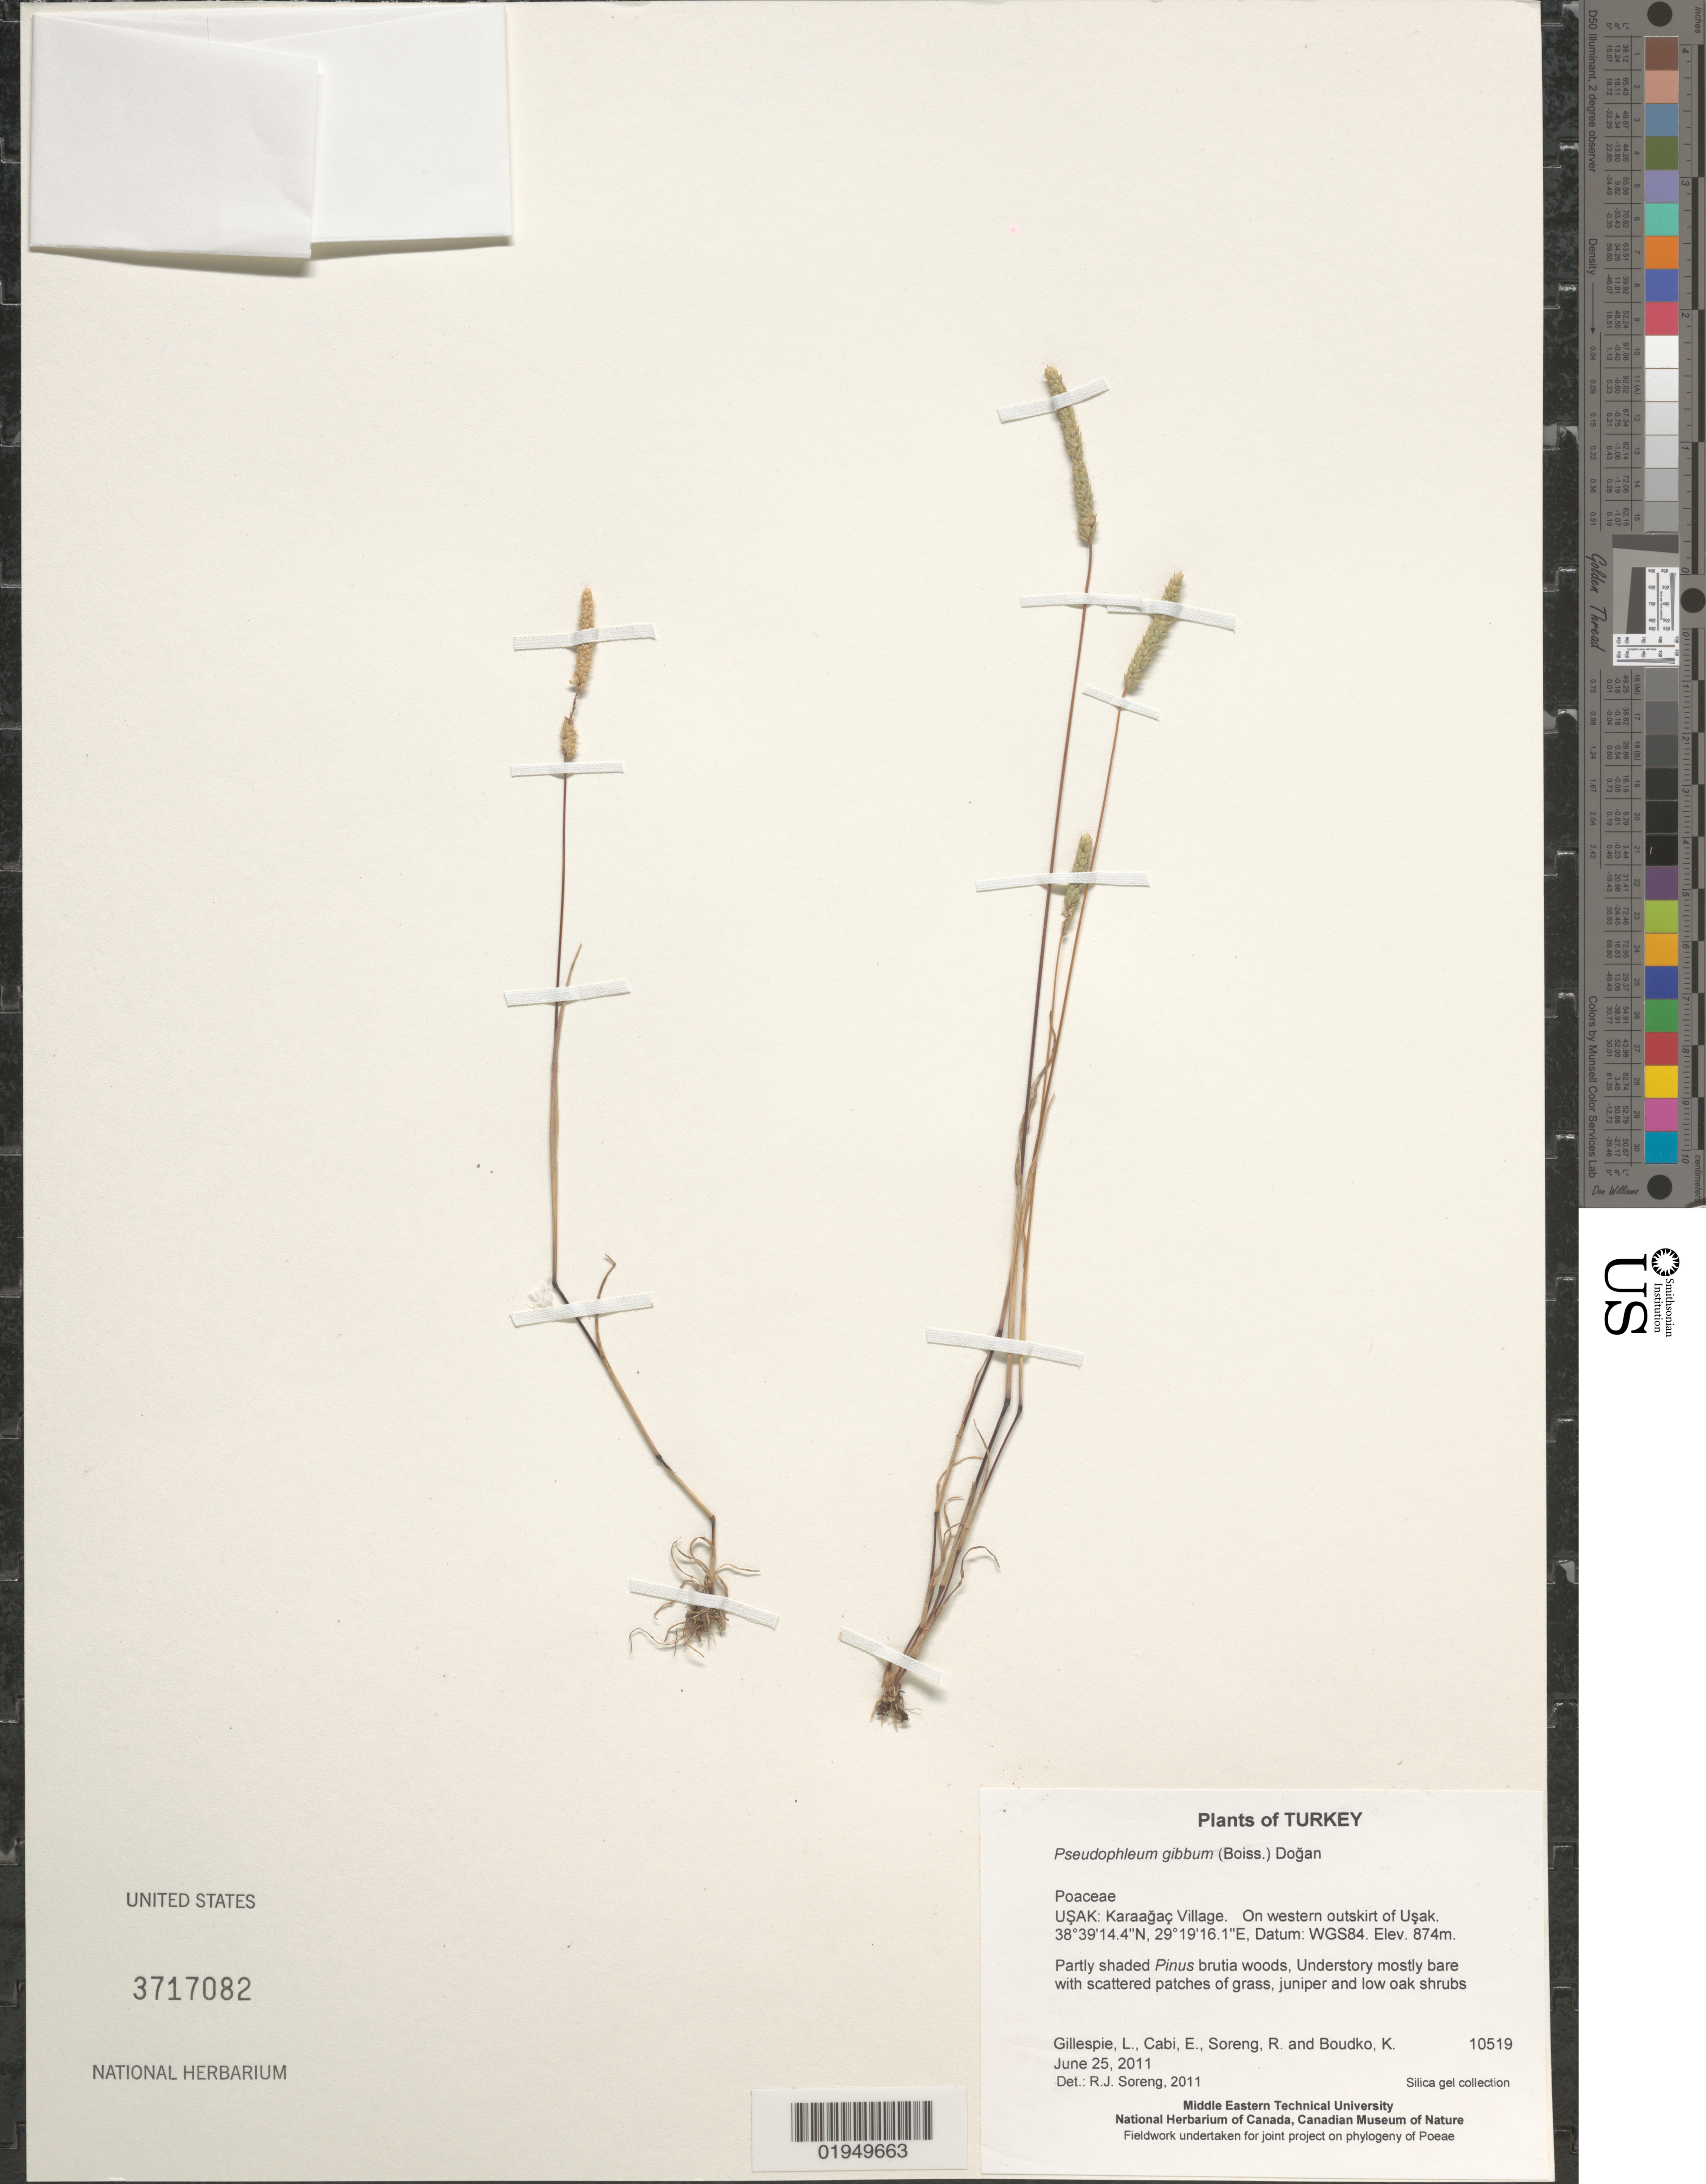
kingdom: Plantae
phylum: Tracheophyta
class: Liliopsida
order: Poales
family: Poaceae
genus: Pseudophleum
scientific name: Pseudophleum gibbum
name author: (Boiss.) Doğan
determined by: Soreng, Robert J., Research Associate (BOT), Smithsonian Institution - National Museum of Natural History (UNITED STATES)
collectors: L. J. Gillespie, E. Cabi, R. J. Soreng & K. Boudko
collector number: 10519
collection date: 2011-06-25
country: Turkey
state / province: Usak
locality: Karaagaç Village. On western outskirt of Usak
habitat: Partly shaded Pinus brutia woods, Understory mostly bare with scattered patches of grass, juniper and low oak shrubs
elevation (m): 874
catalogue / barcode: US 3717082